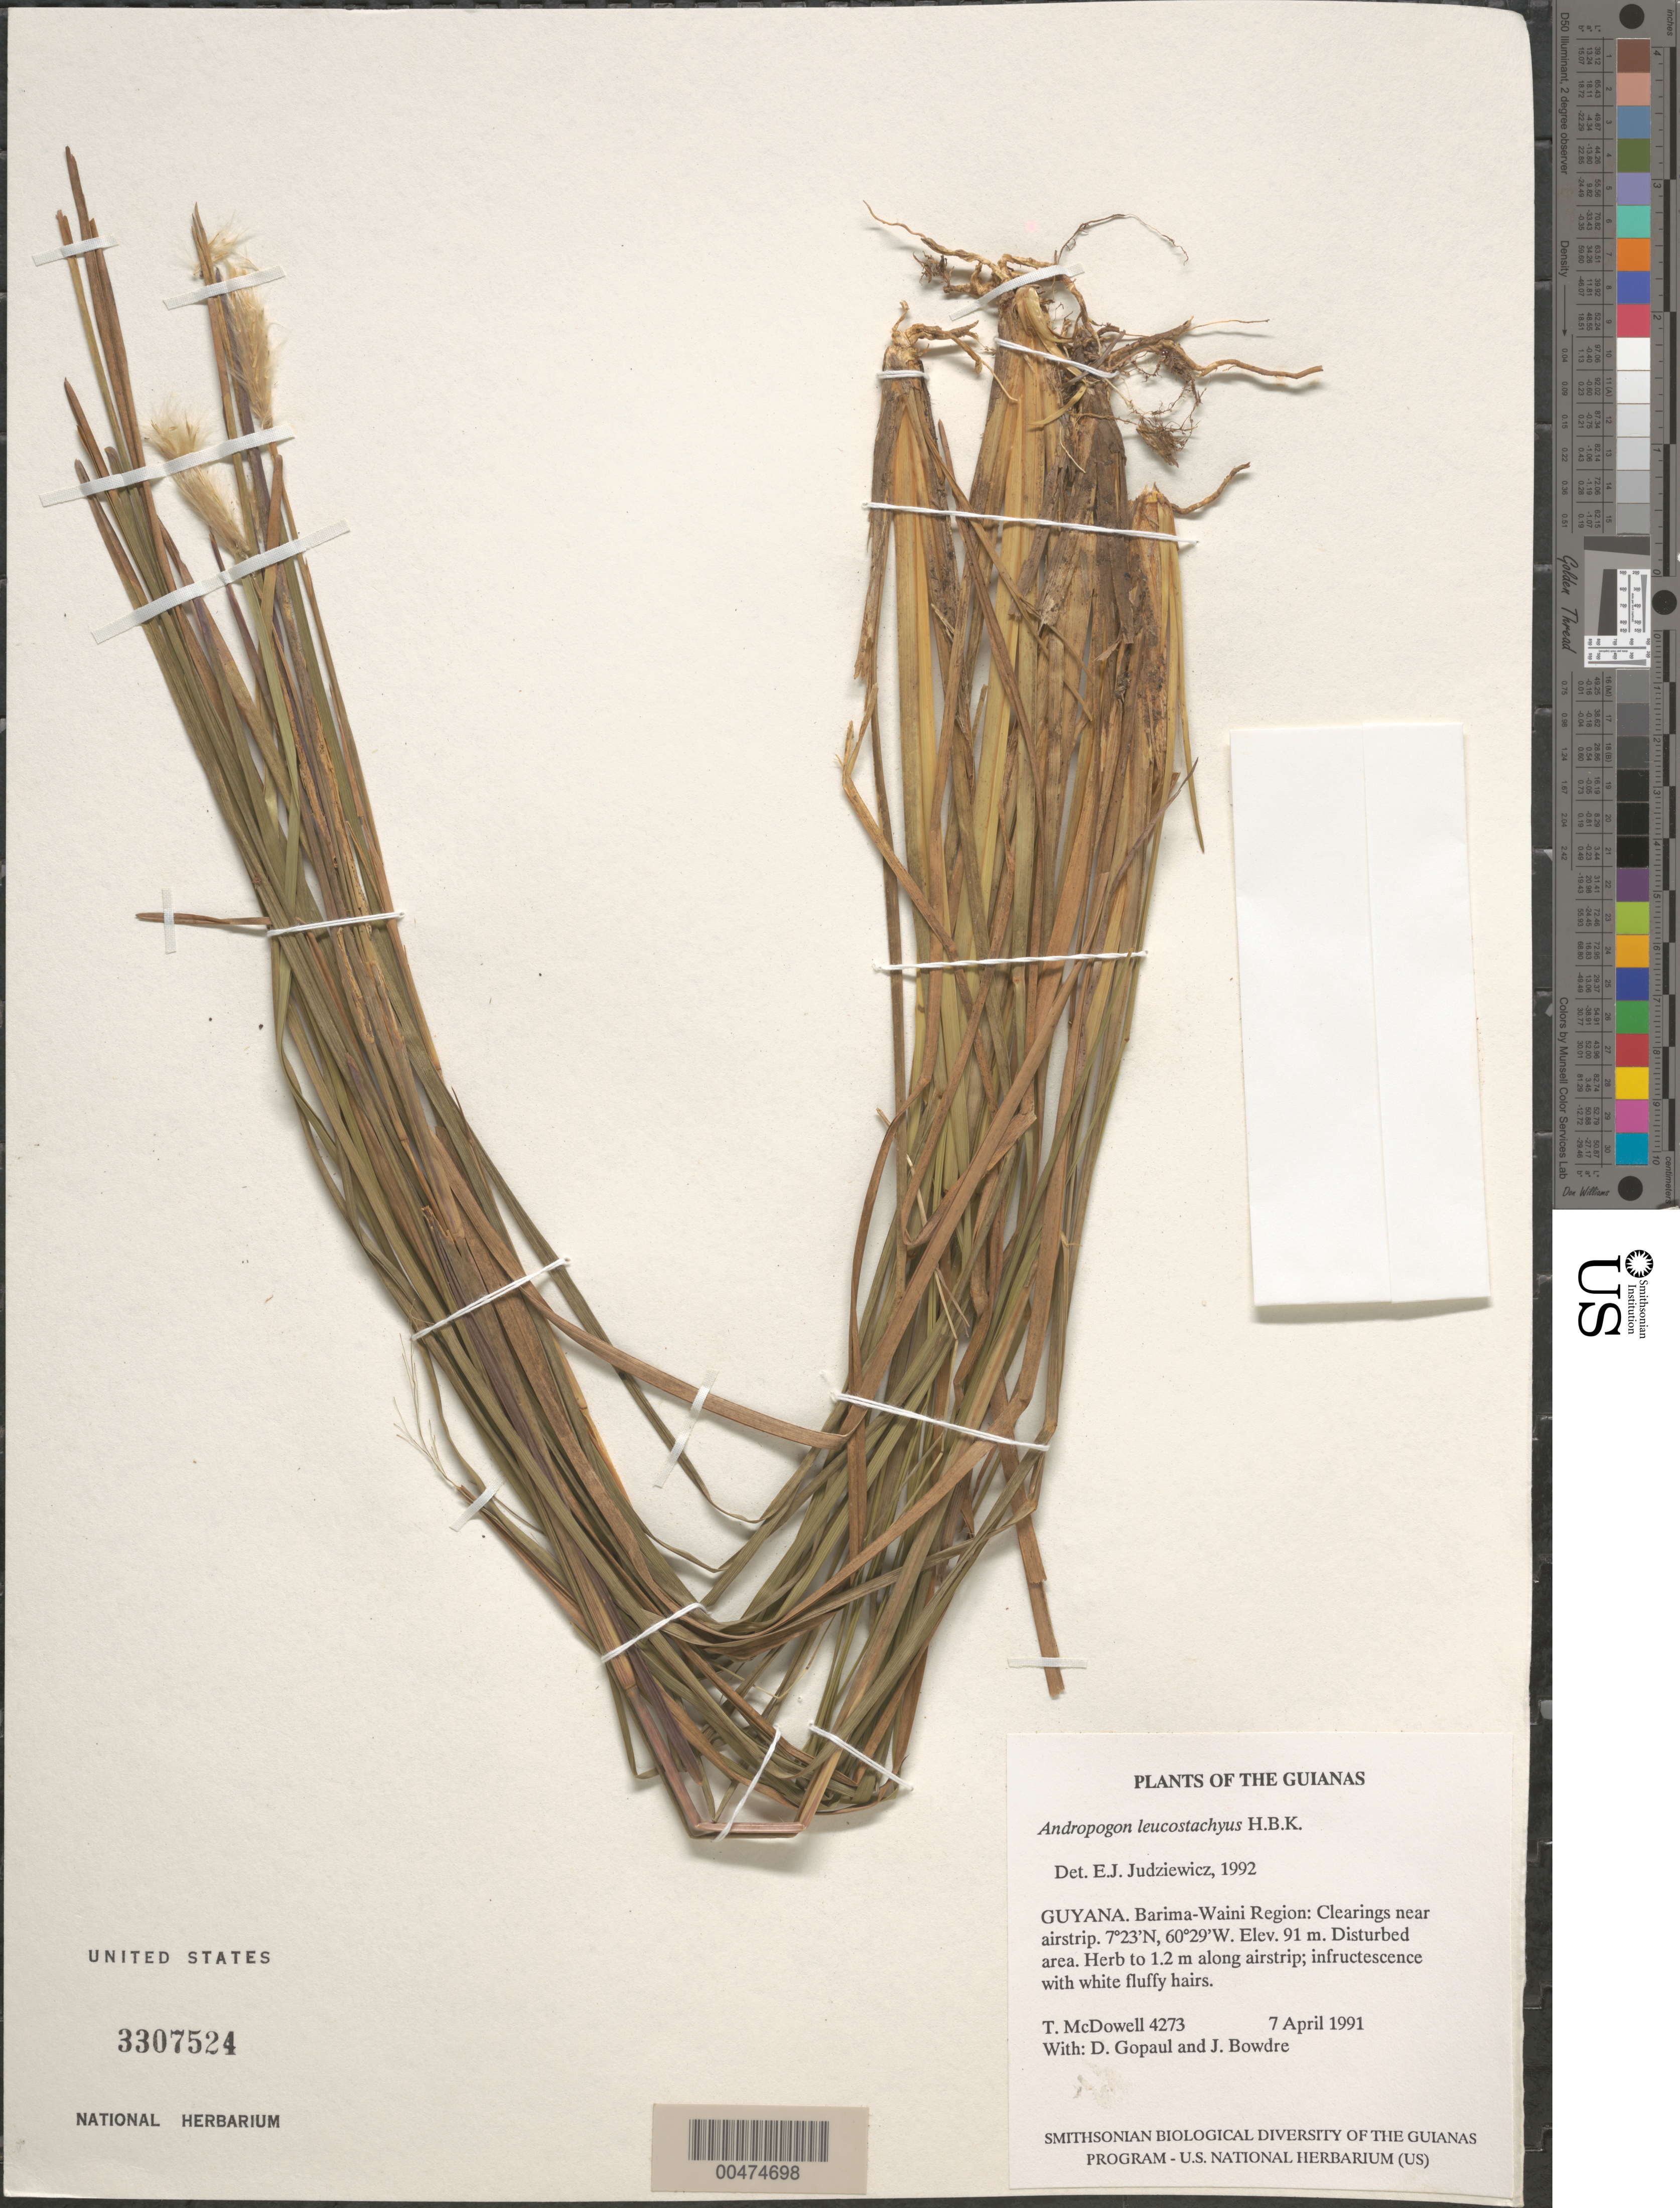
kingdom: Plantae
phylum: Tracheophyta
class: Liliopsida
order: Poales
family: Poaceae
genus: Andropogon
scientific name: Andropogon leucostachyus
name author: Kunth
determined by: Judziewicz, E. J.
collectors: T. McDowell, D. Gopaul & J. Bowdre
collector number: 4273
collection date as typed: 7 April 1991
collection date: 1991-04-07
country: Guyana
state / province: Barima-Waini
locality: Baramita. Clearings near airstrip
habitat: Disturbed area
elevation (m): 91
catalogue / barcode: US 3307524